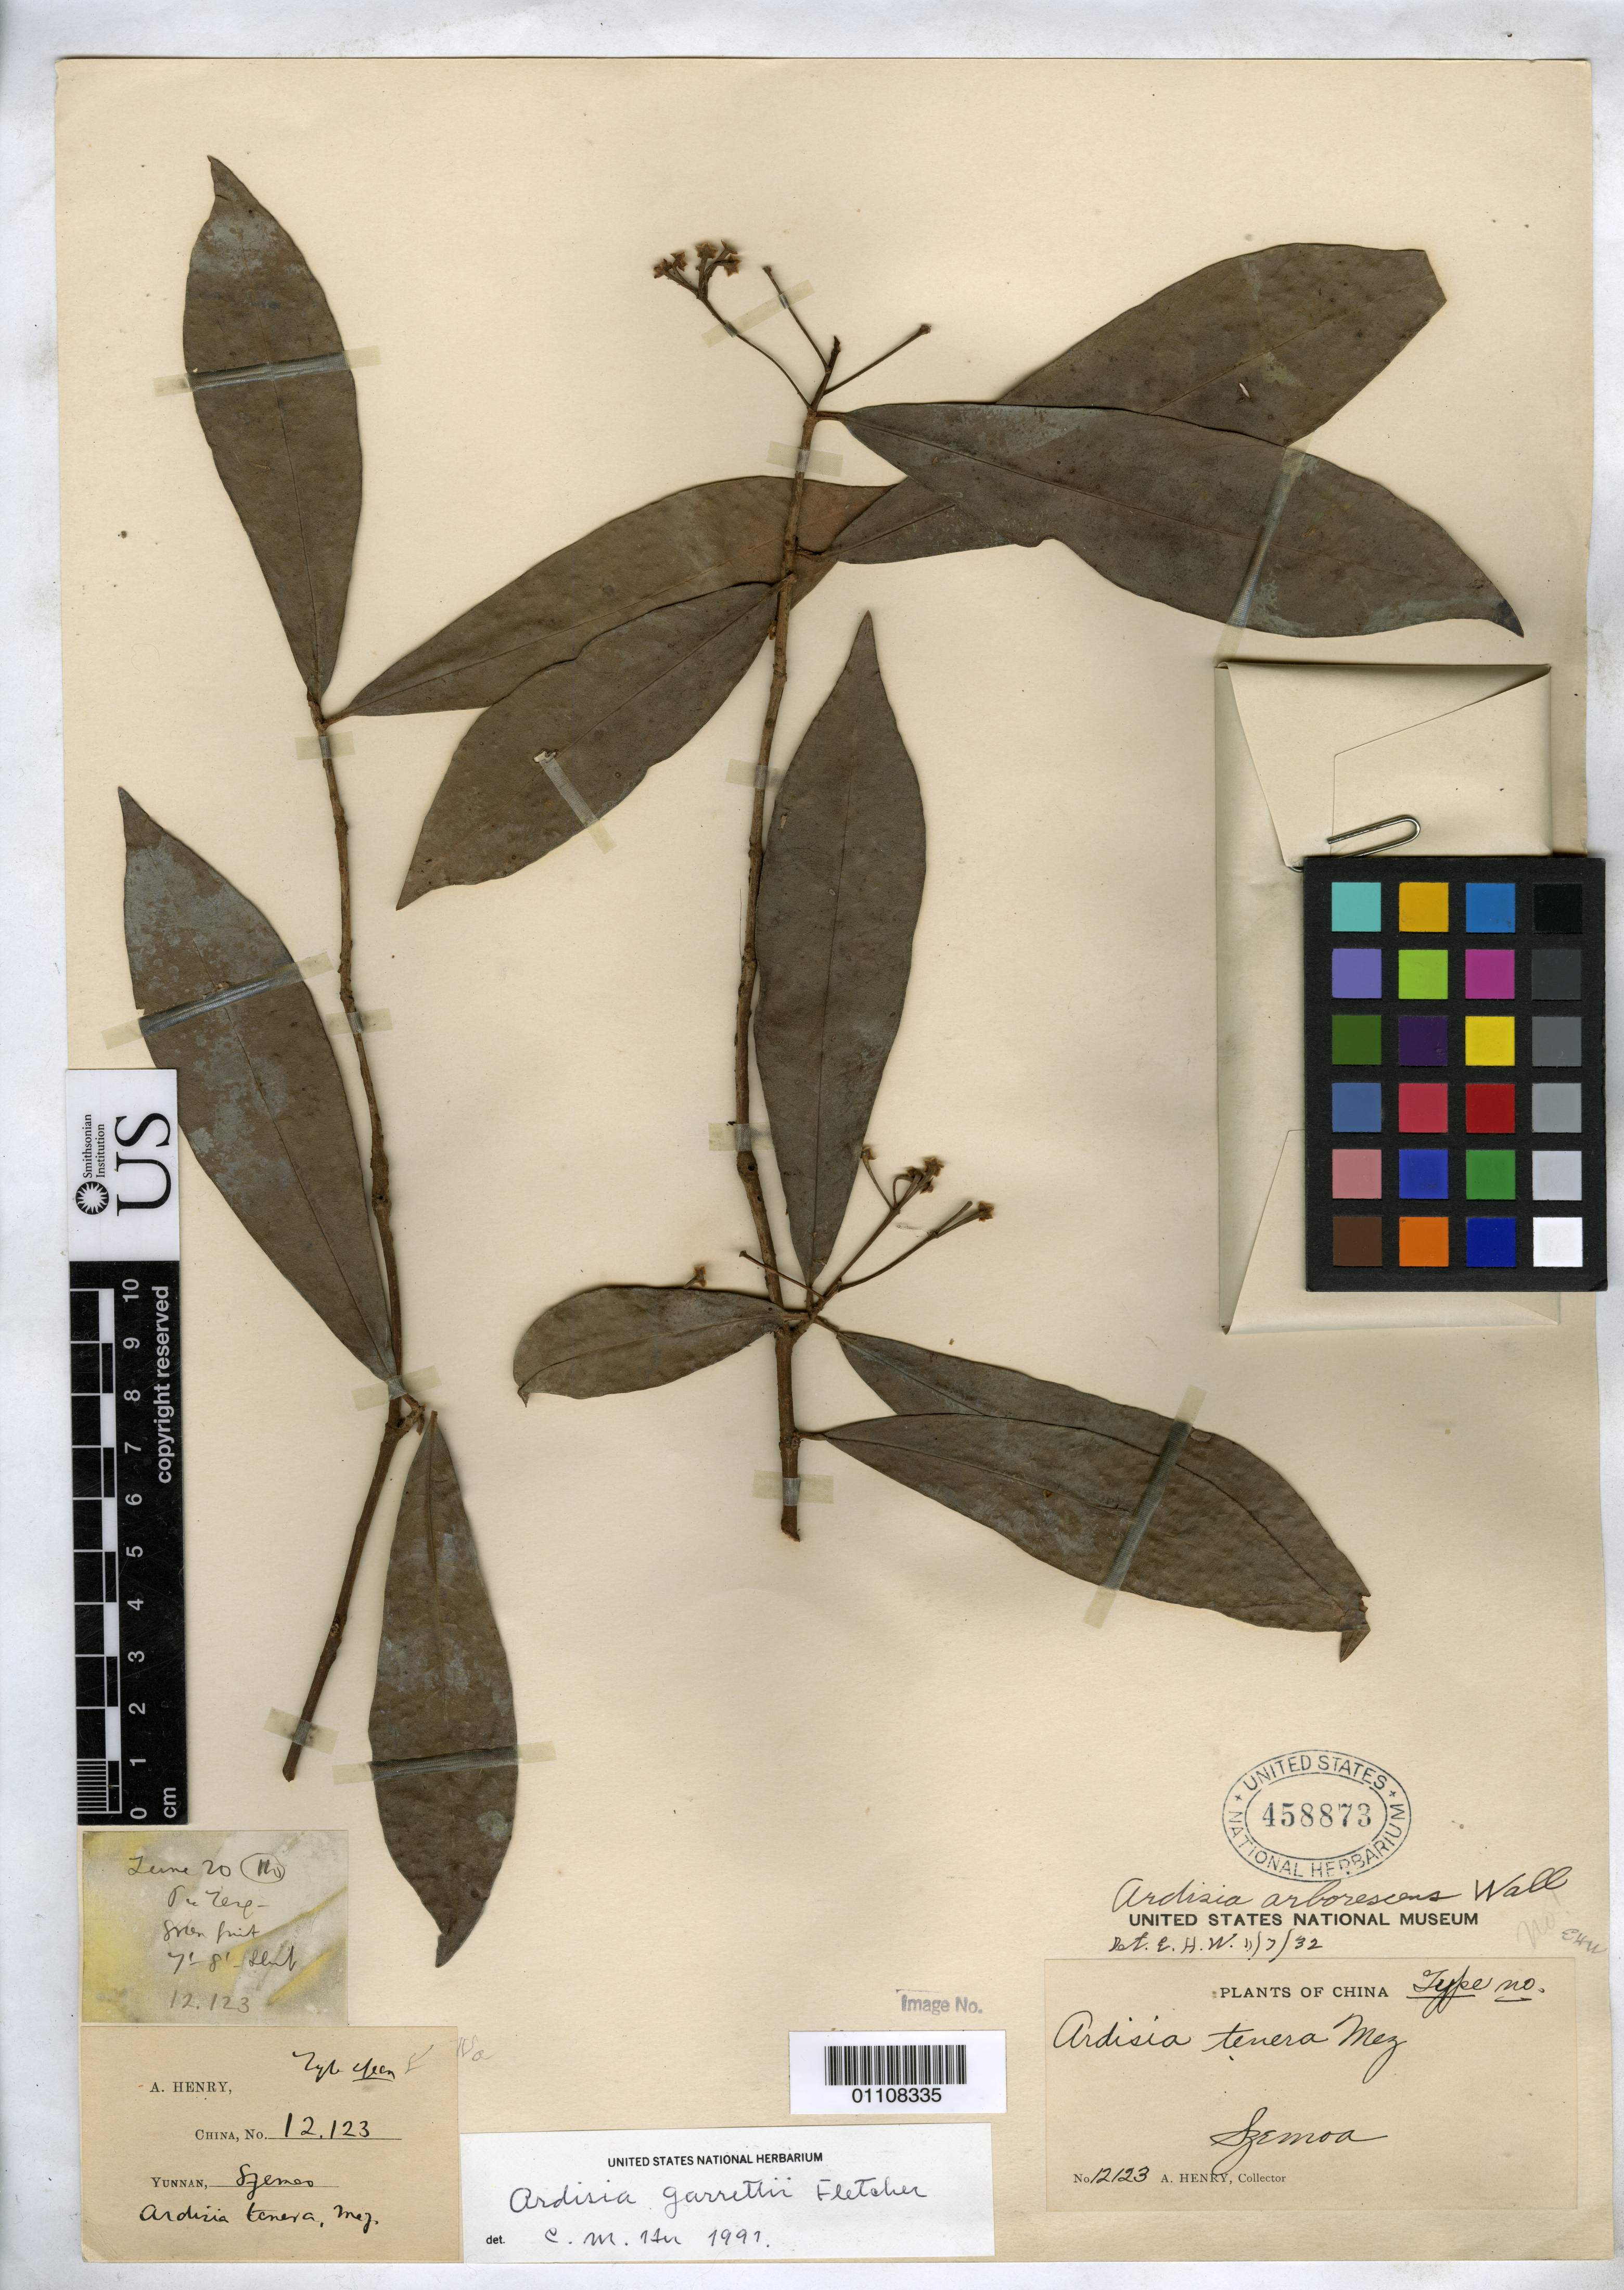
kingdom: Plantae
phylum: Tracheophyta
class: Magnoliopsida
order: Ericales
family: Primulaceae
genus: Ardisia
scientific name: Ardisia tenera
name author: Mez in Engl.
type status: Isosyntype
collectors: A. Henry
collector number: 12123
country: China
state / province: Yunnan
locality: Szemao.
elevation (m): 2000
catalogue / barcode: US 458873